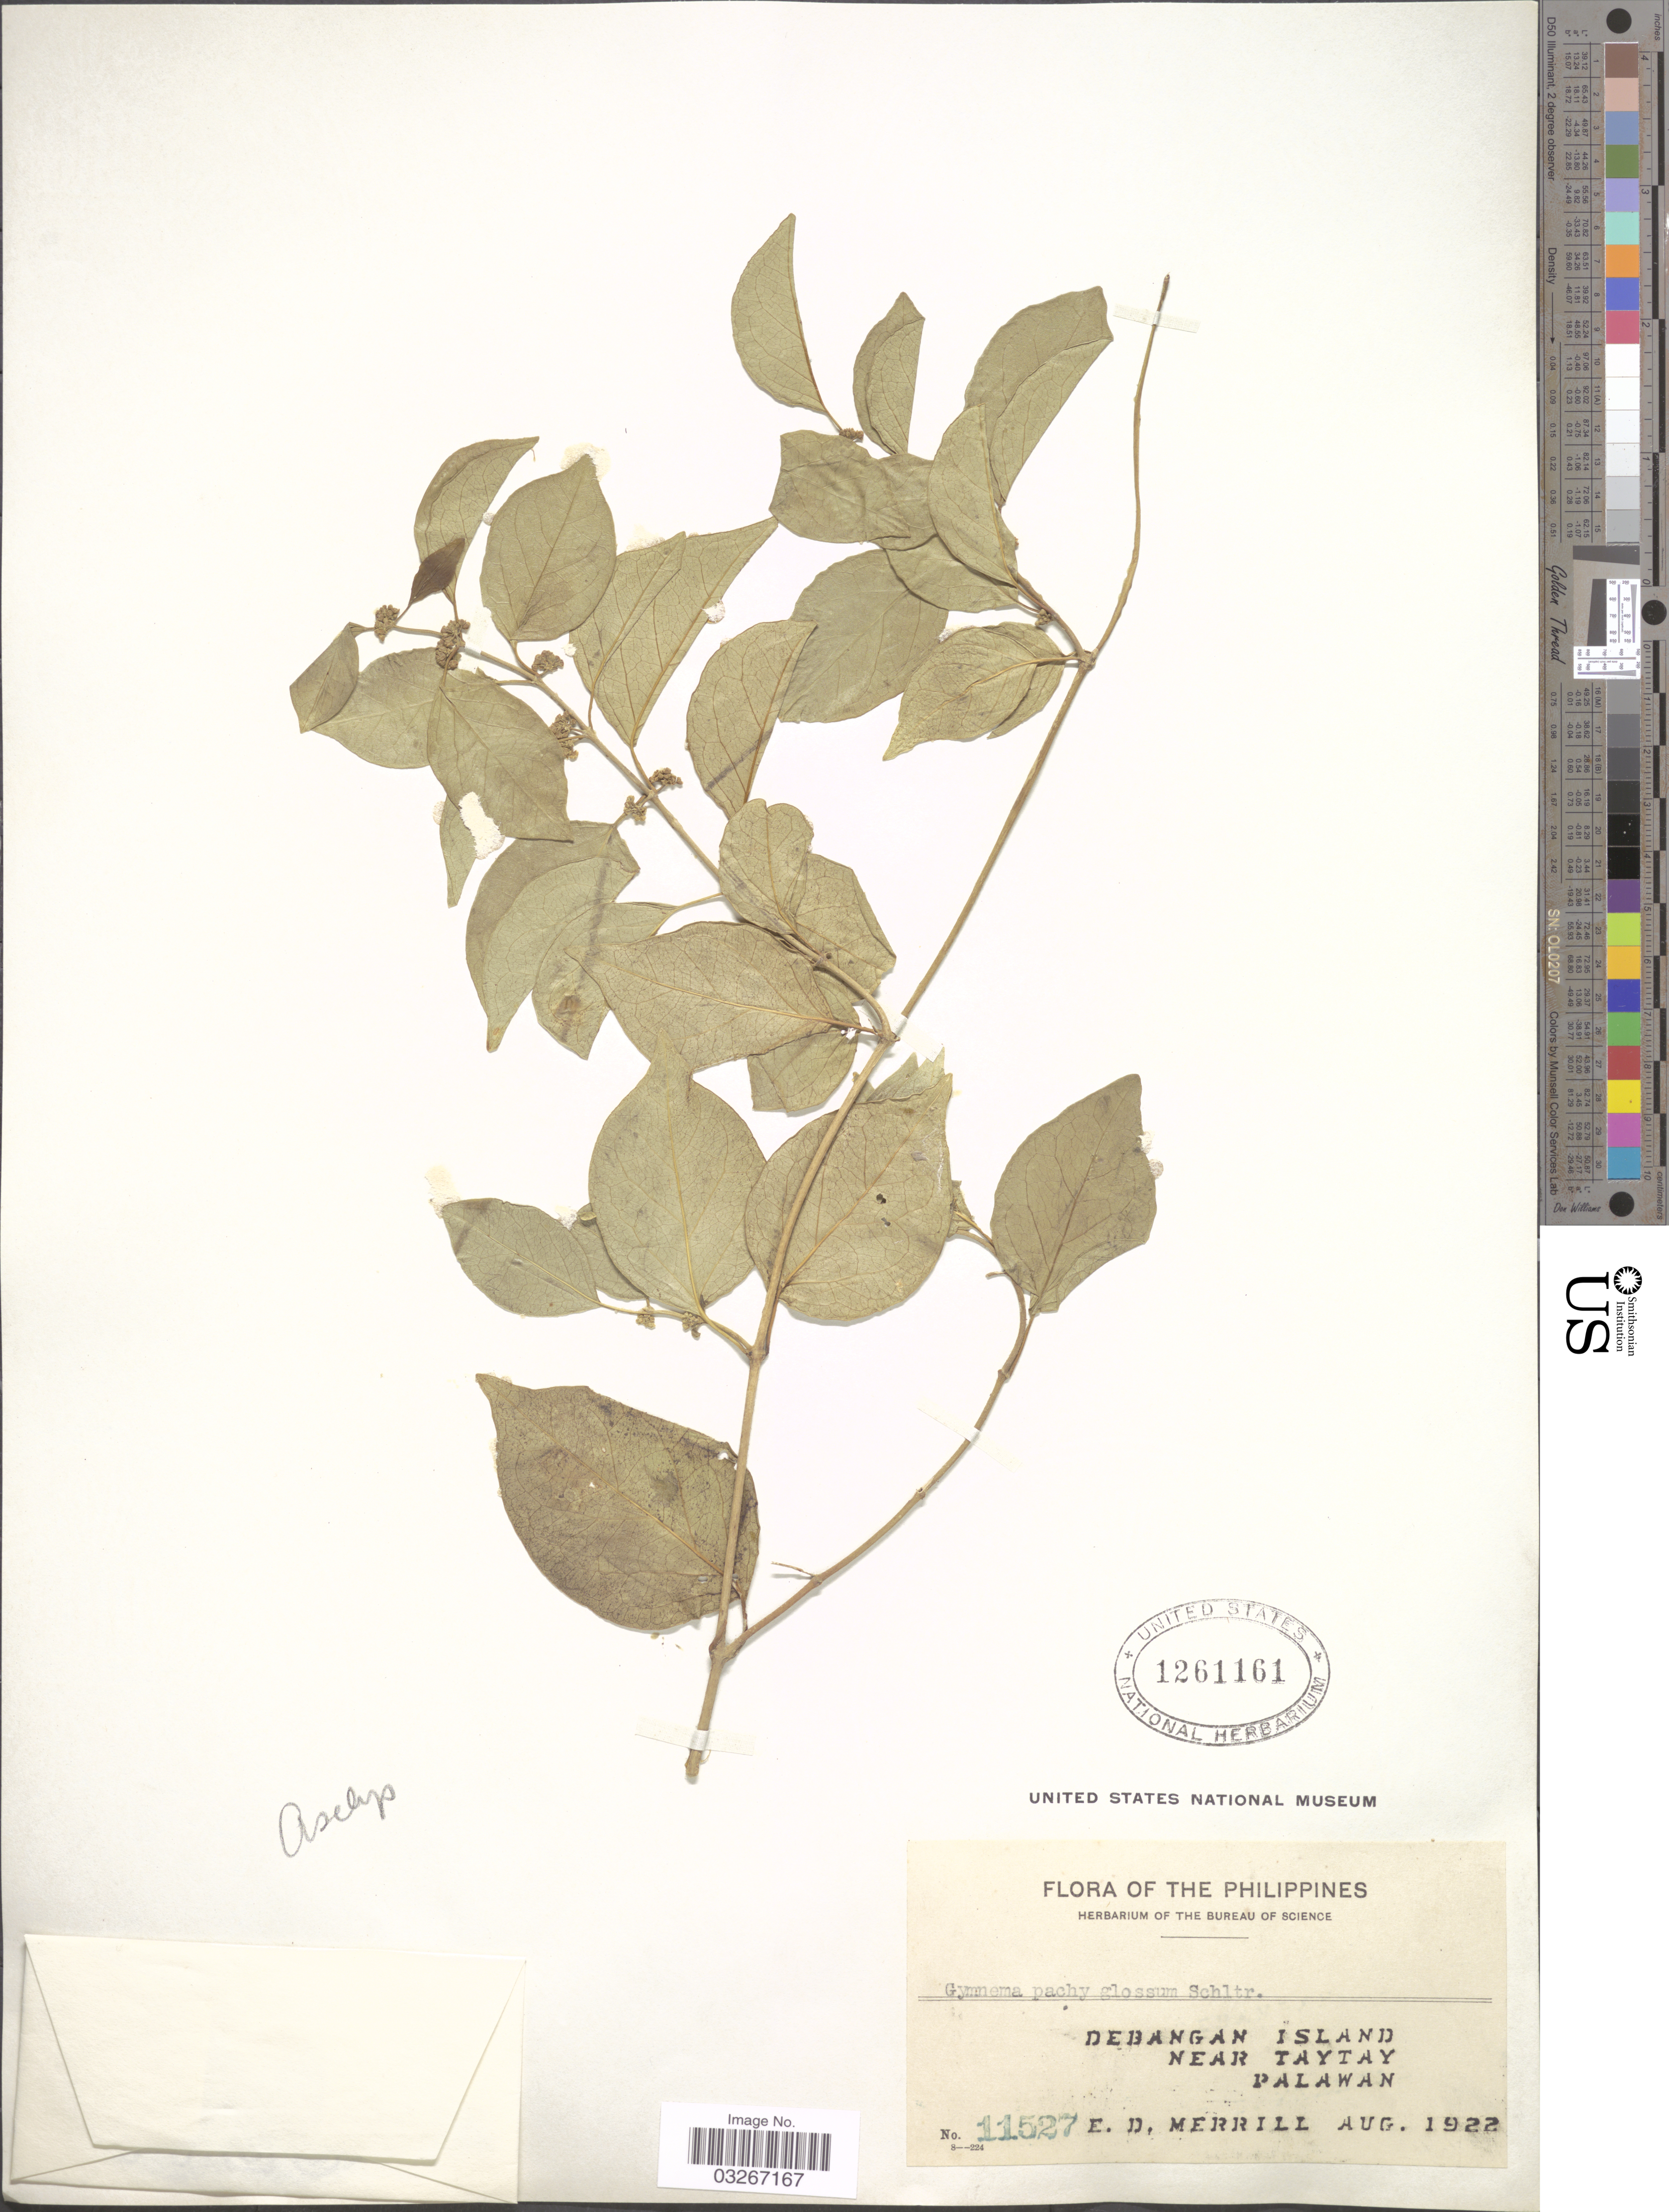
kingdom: Plantae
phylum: Tracheophyta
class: Magnoliopsida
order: Gentianales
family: Apocynaceae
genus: Gymnema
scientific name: Gymnema pachyglossum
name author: Schltr.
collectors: E. D. Merrill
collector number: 11527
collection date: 1922-08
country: Philippines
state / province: Mimaropa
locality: Debangan Island near Taytay. Palawan.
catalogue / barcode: US 1261161